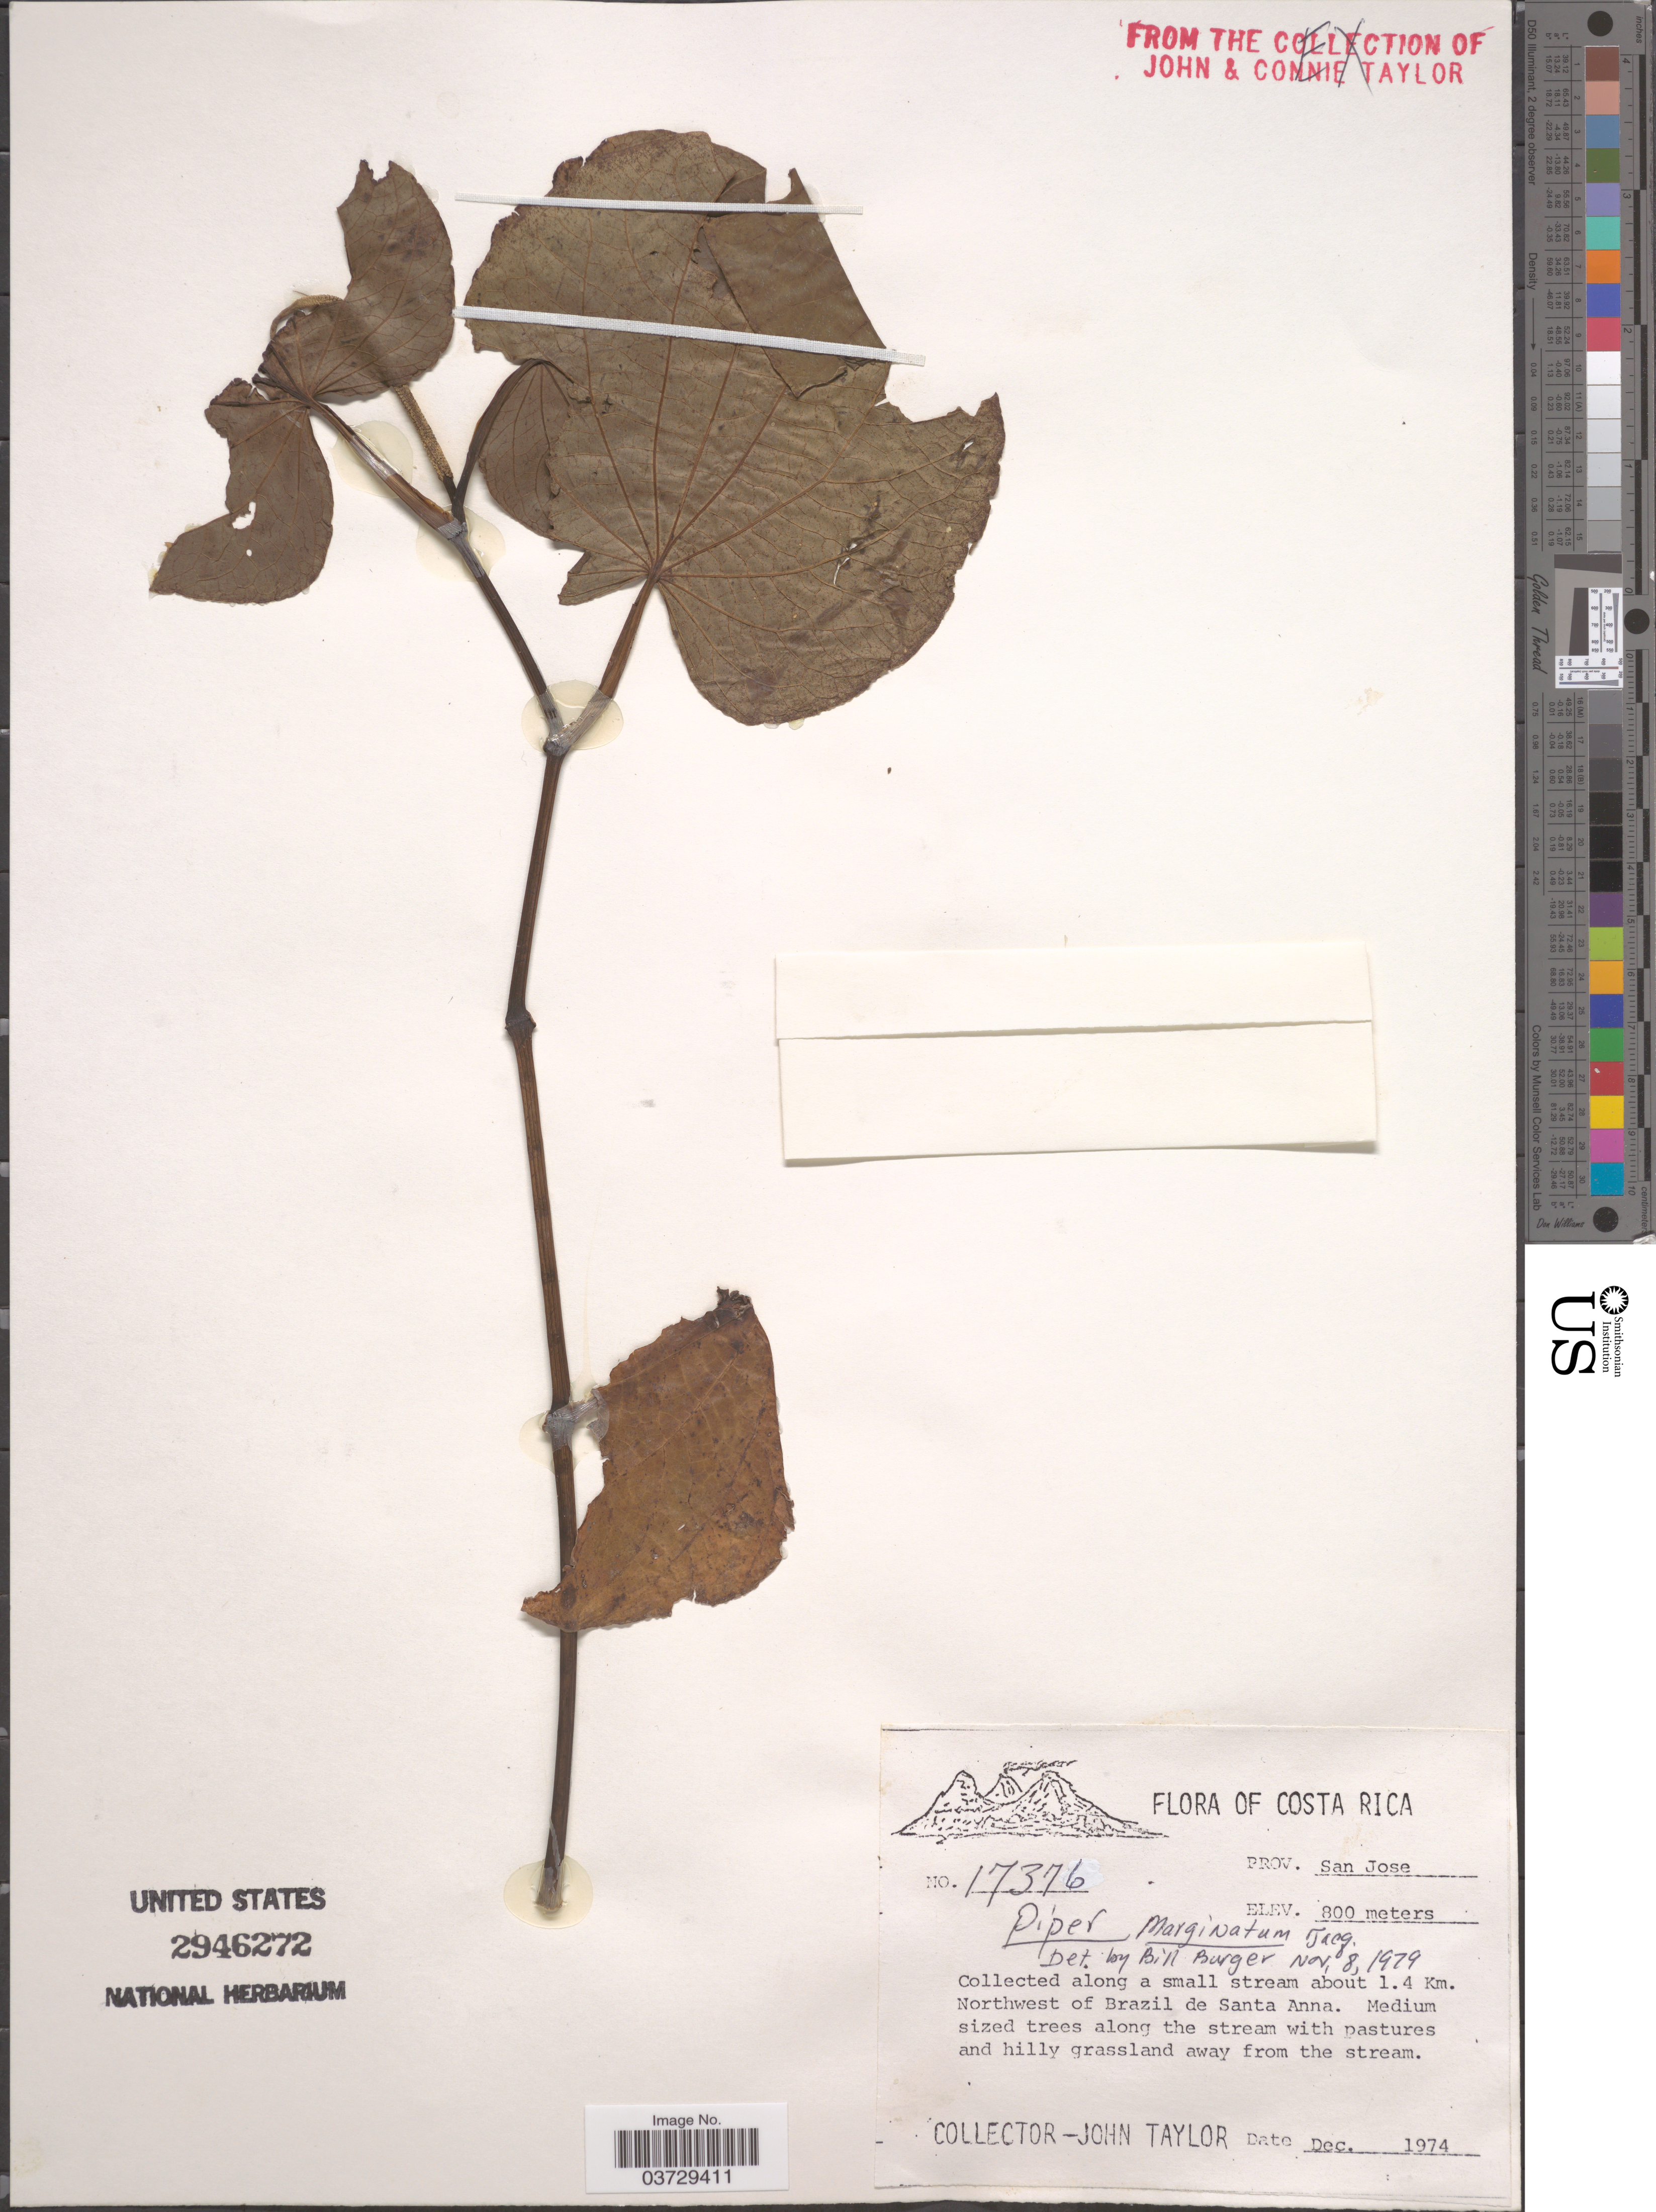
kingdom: Plantae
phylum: Tracheophyta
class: Magnoliopsida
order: Piperales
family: Piperaceae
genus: Piper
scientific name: Piper marginatum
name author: Jacq.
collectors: J. Taylor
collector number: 17376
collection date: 1974-12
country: Costa Rica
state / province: San José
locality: About 1.4 Km. Northwest of Brazil de Santa Anna.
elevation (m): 800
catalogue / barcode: US 2946272